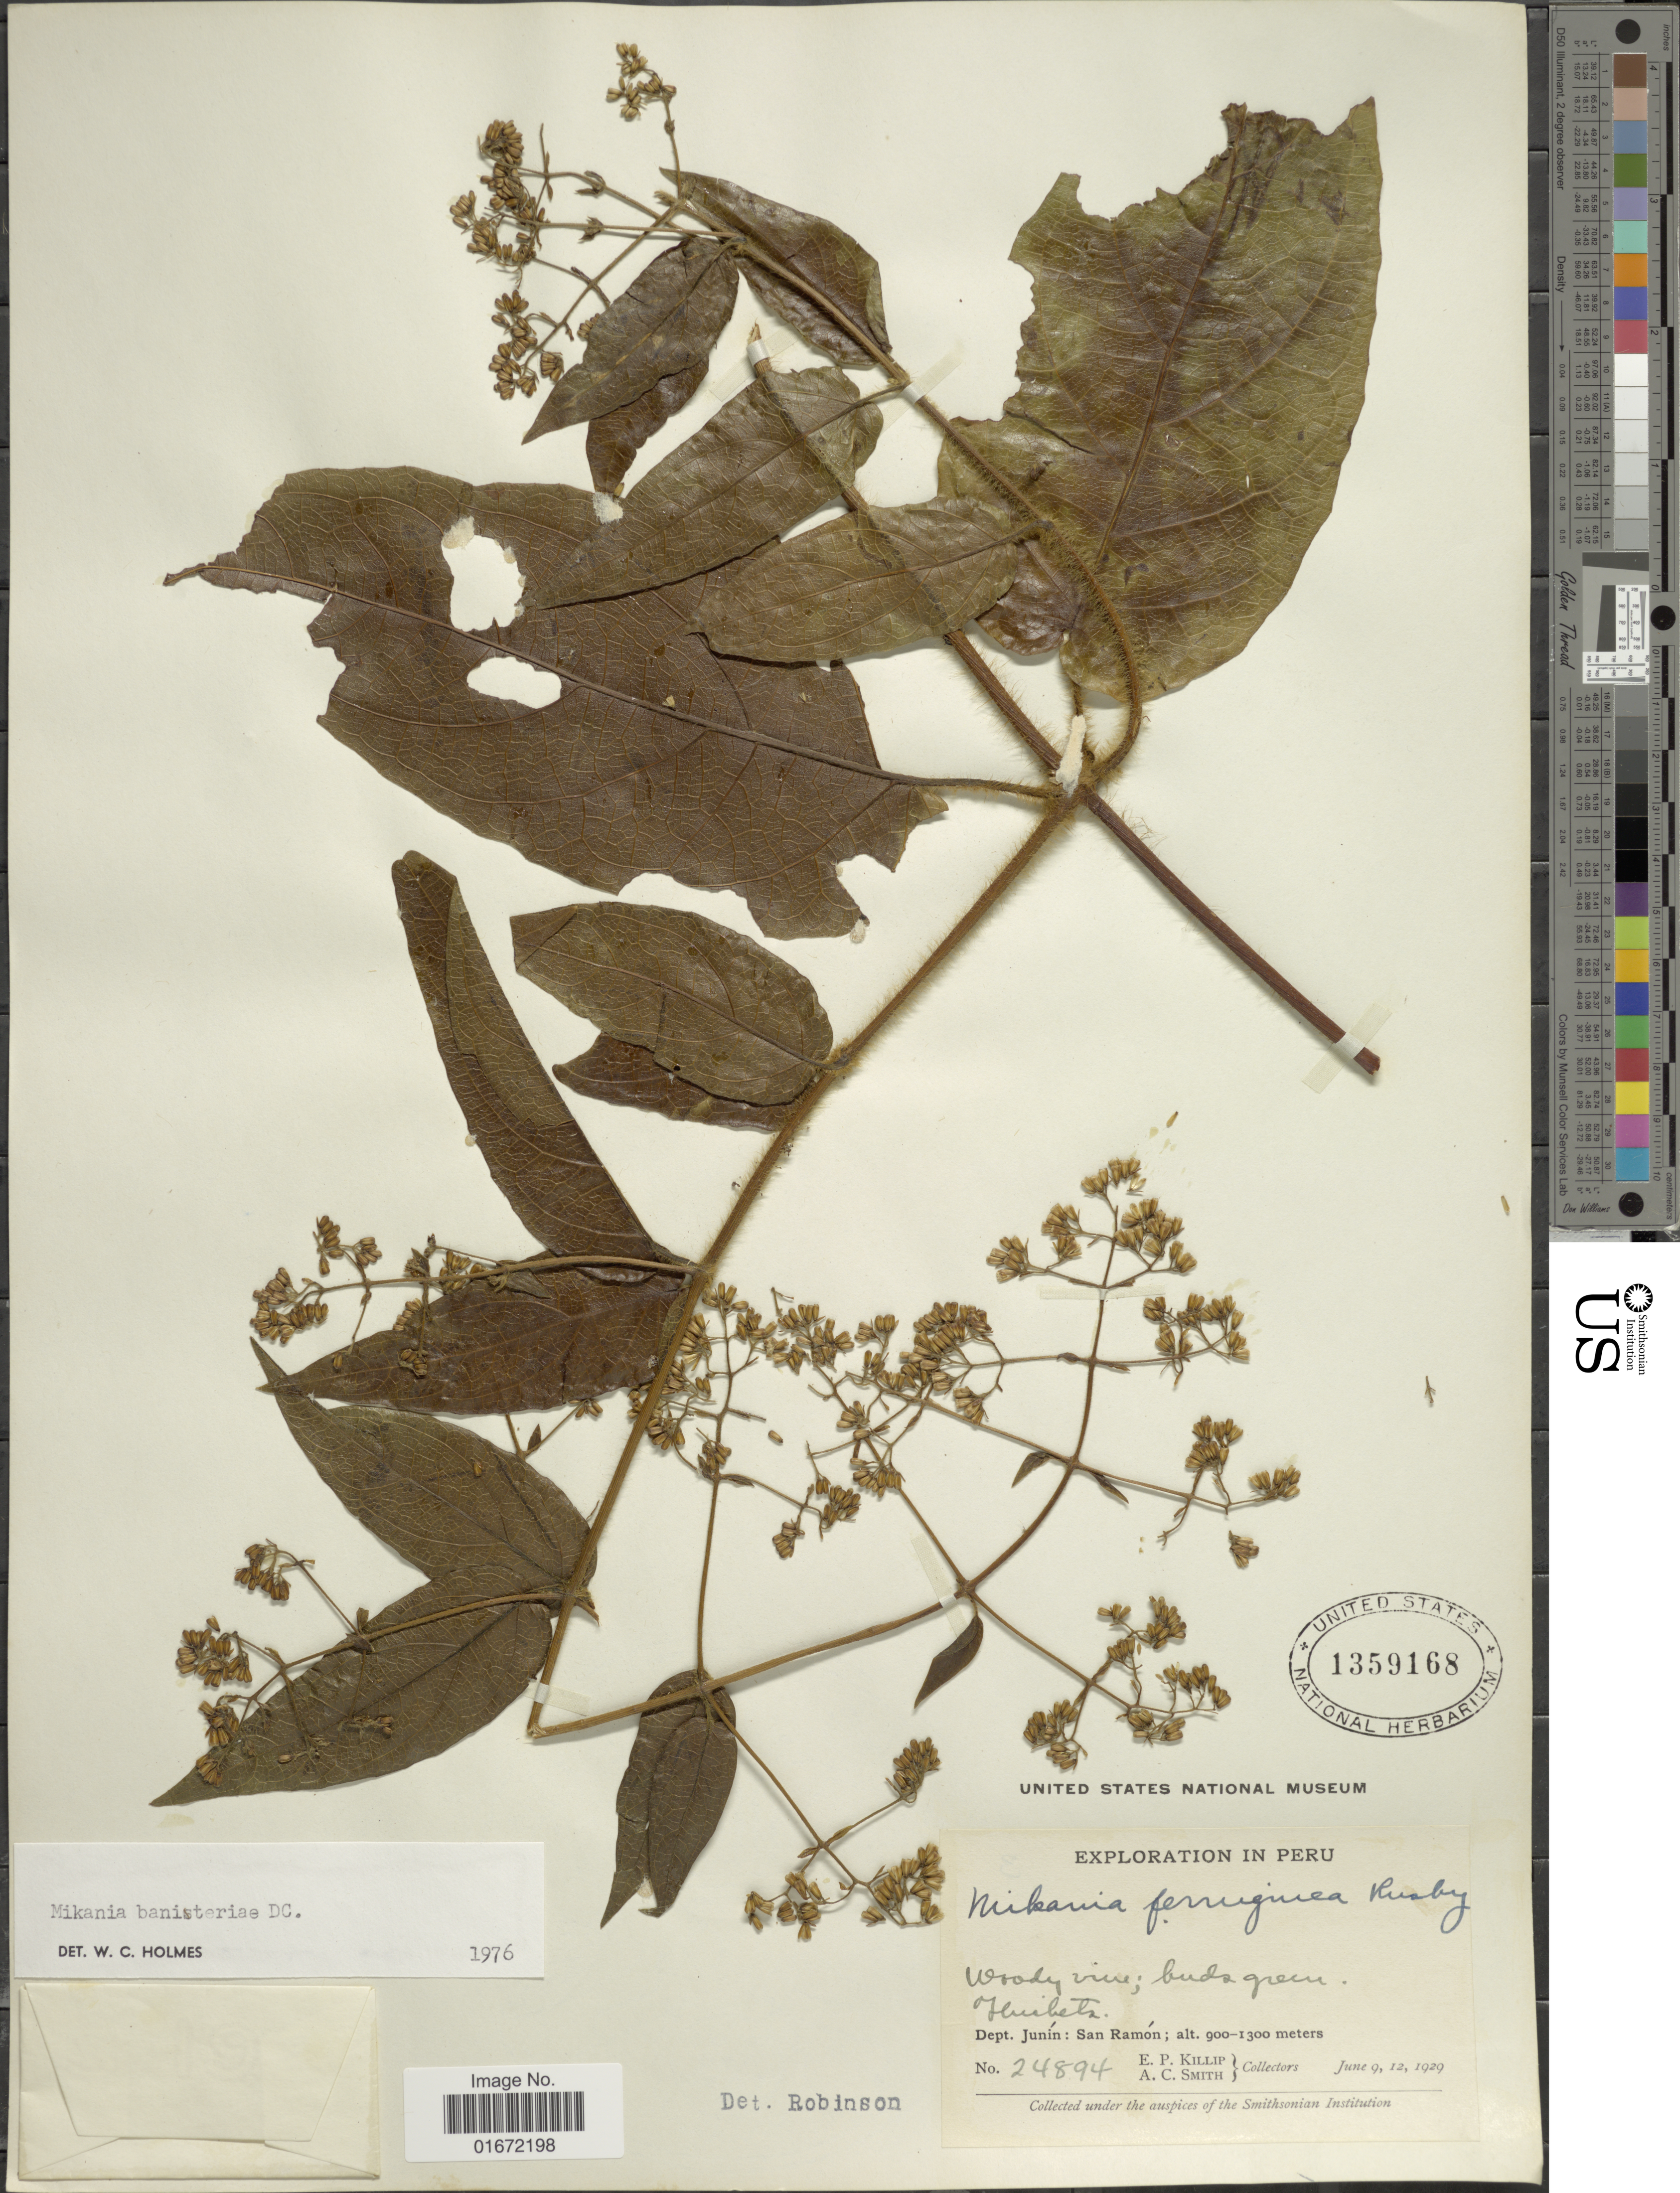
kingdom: Plantae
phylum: Tracheophyta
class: Magnoliopsida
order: Asterales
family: Asteraceae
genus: Mikania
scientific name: Mikania banisteriae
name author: DC.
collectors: E. P. Killip & A. C. Smith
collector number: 24894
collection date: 1929-06-09/1929-06-12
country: Peru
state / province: Junín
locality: Dept. Junín: San Ramón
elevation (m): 900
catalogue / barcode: US 1359168